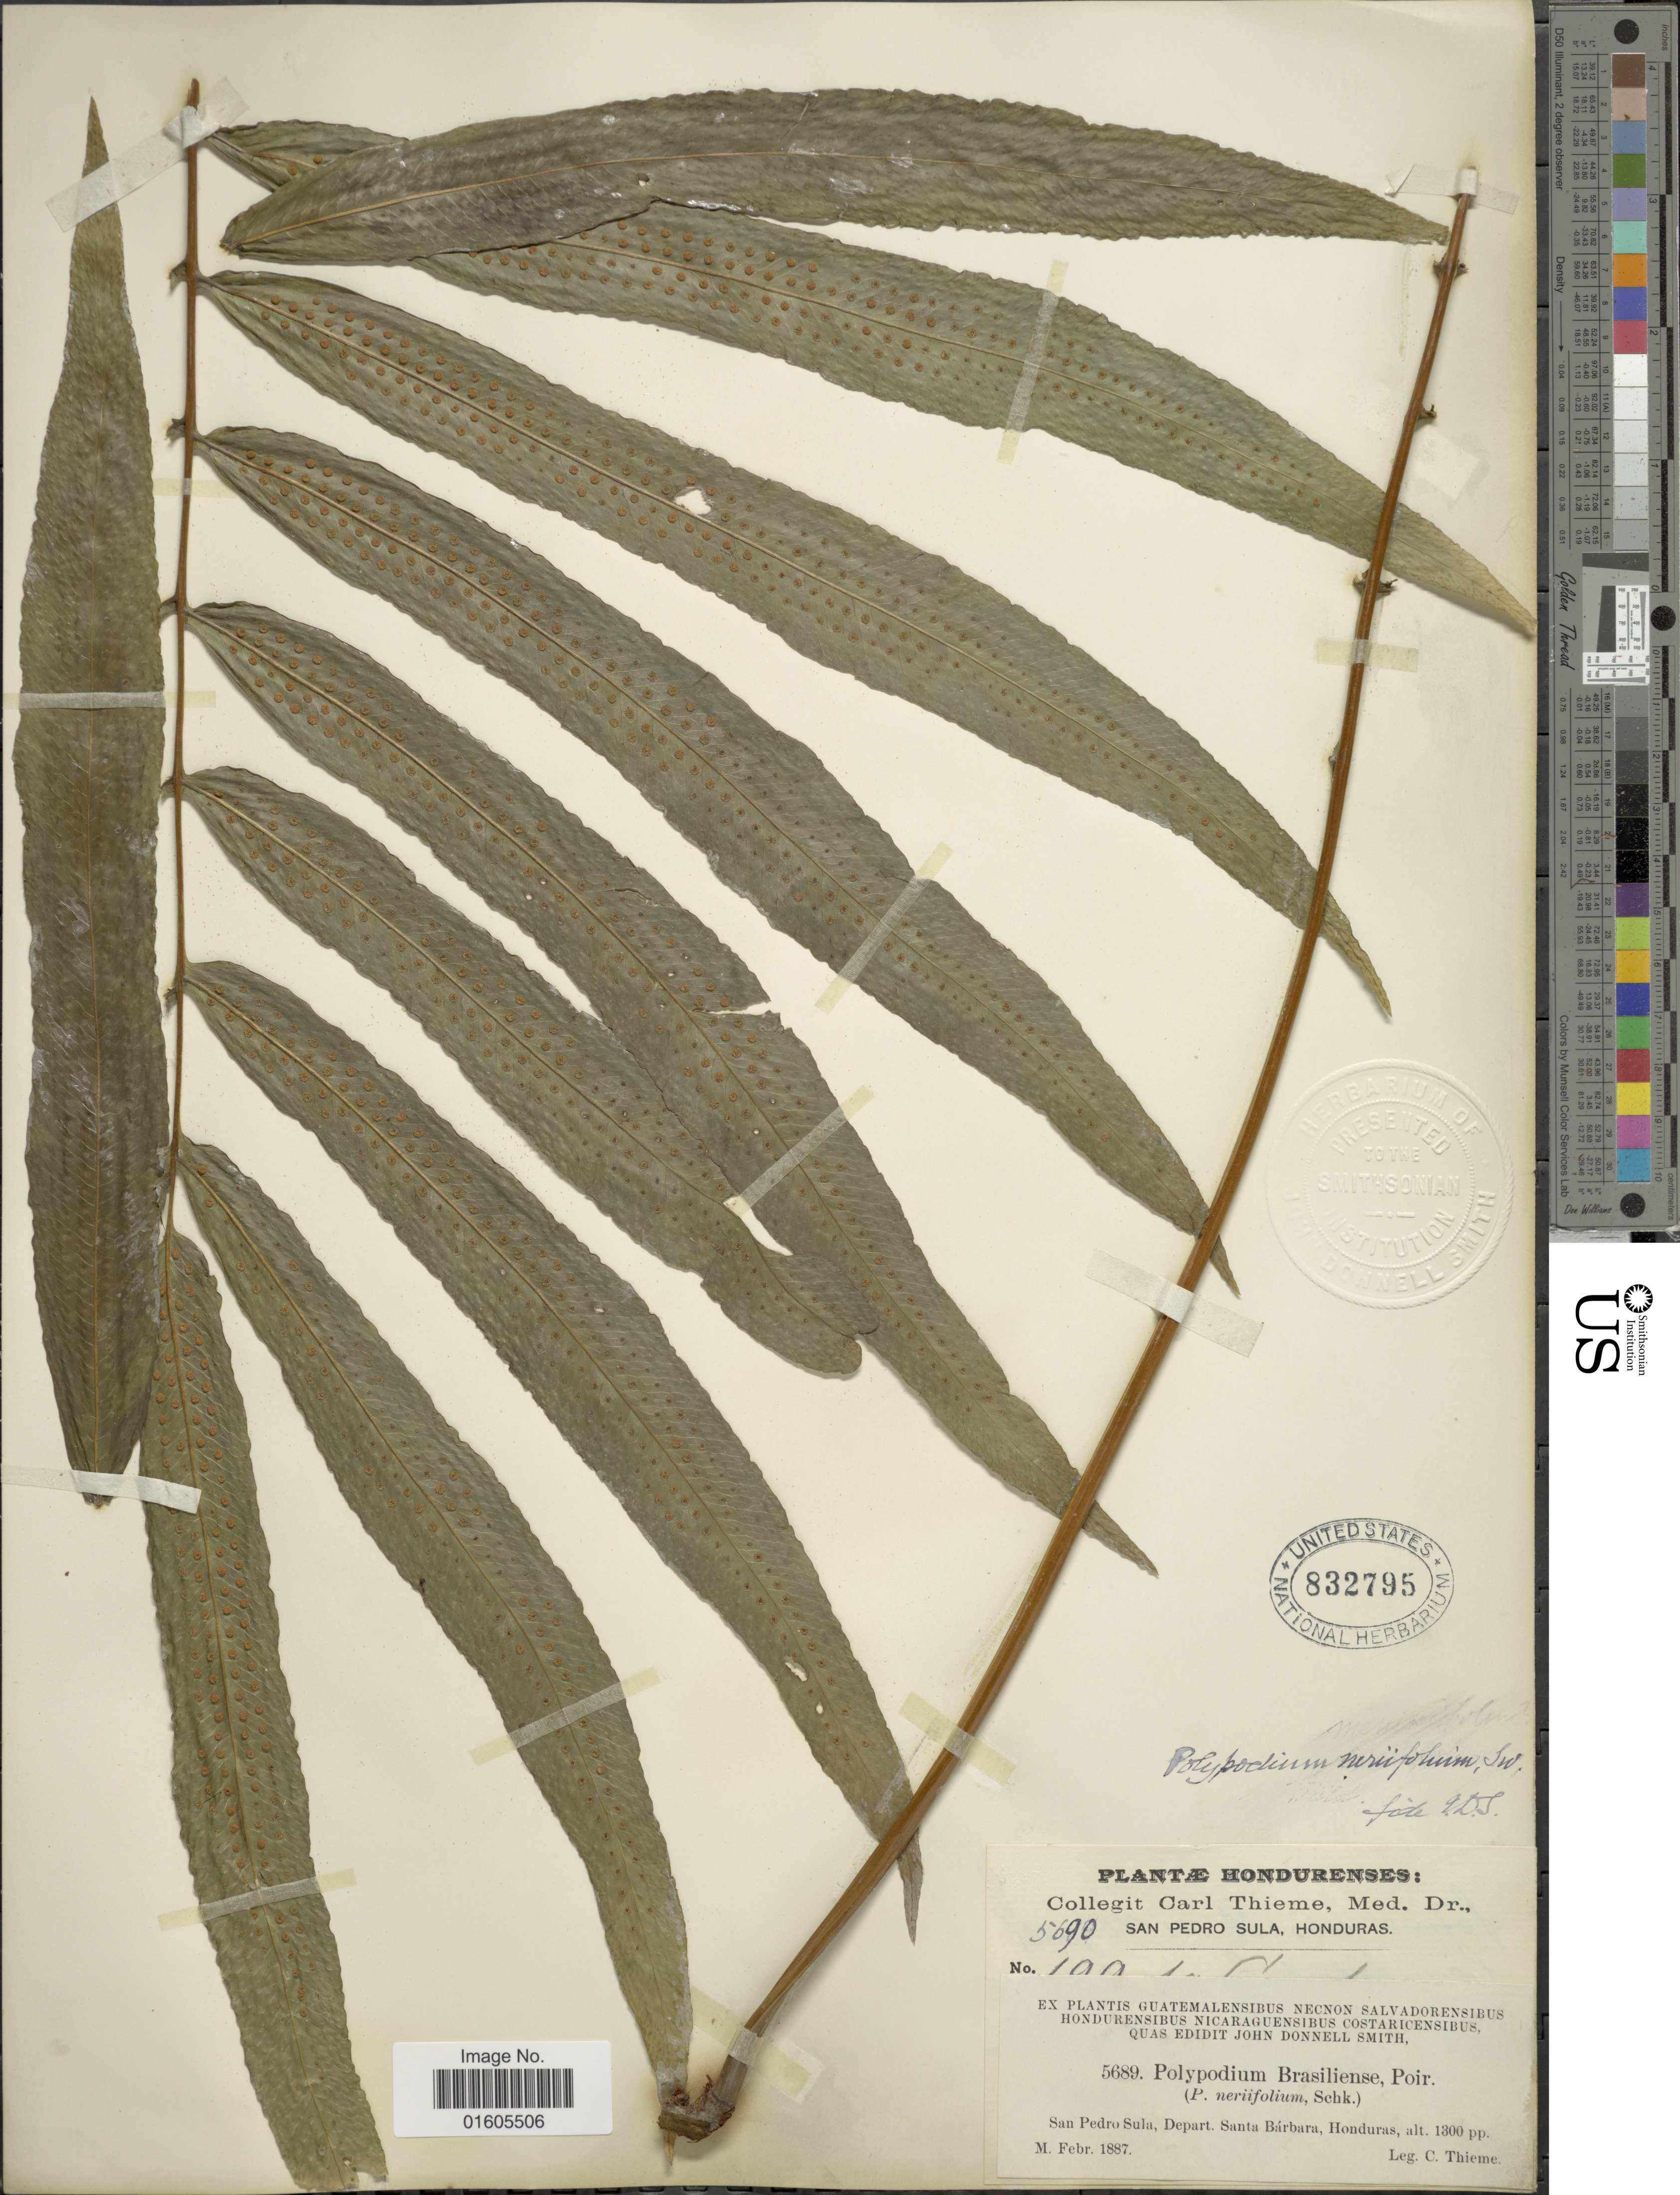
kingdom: Plantae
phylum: Tracheophyta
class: Polypodiopsida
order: Polypodiales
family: Polypodiaceae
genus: Serpocaulon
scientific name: Serpocaulon triseriale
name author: (Sw.) A.R. Sm.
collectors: C. Thieme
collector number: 5689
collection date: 1887-02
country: Honduras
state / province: Santa Bárbara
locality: San pedro Sula, Depart Santa Bárbara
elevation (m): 396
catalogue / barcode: US 832795